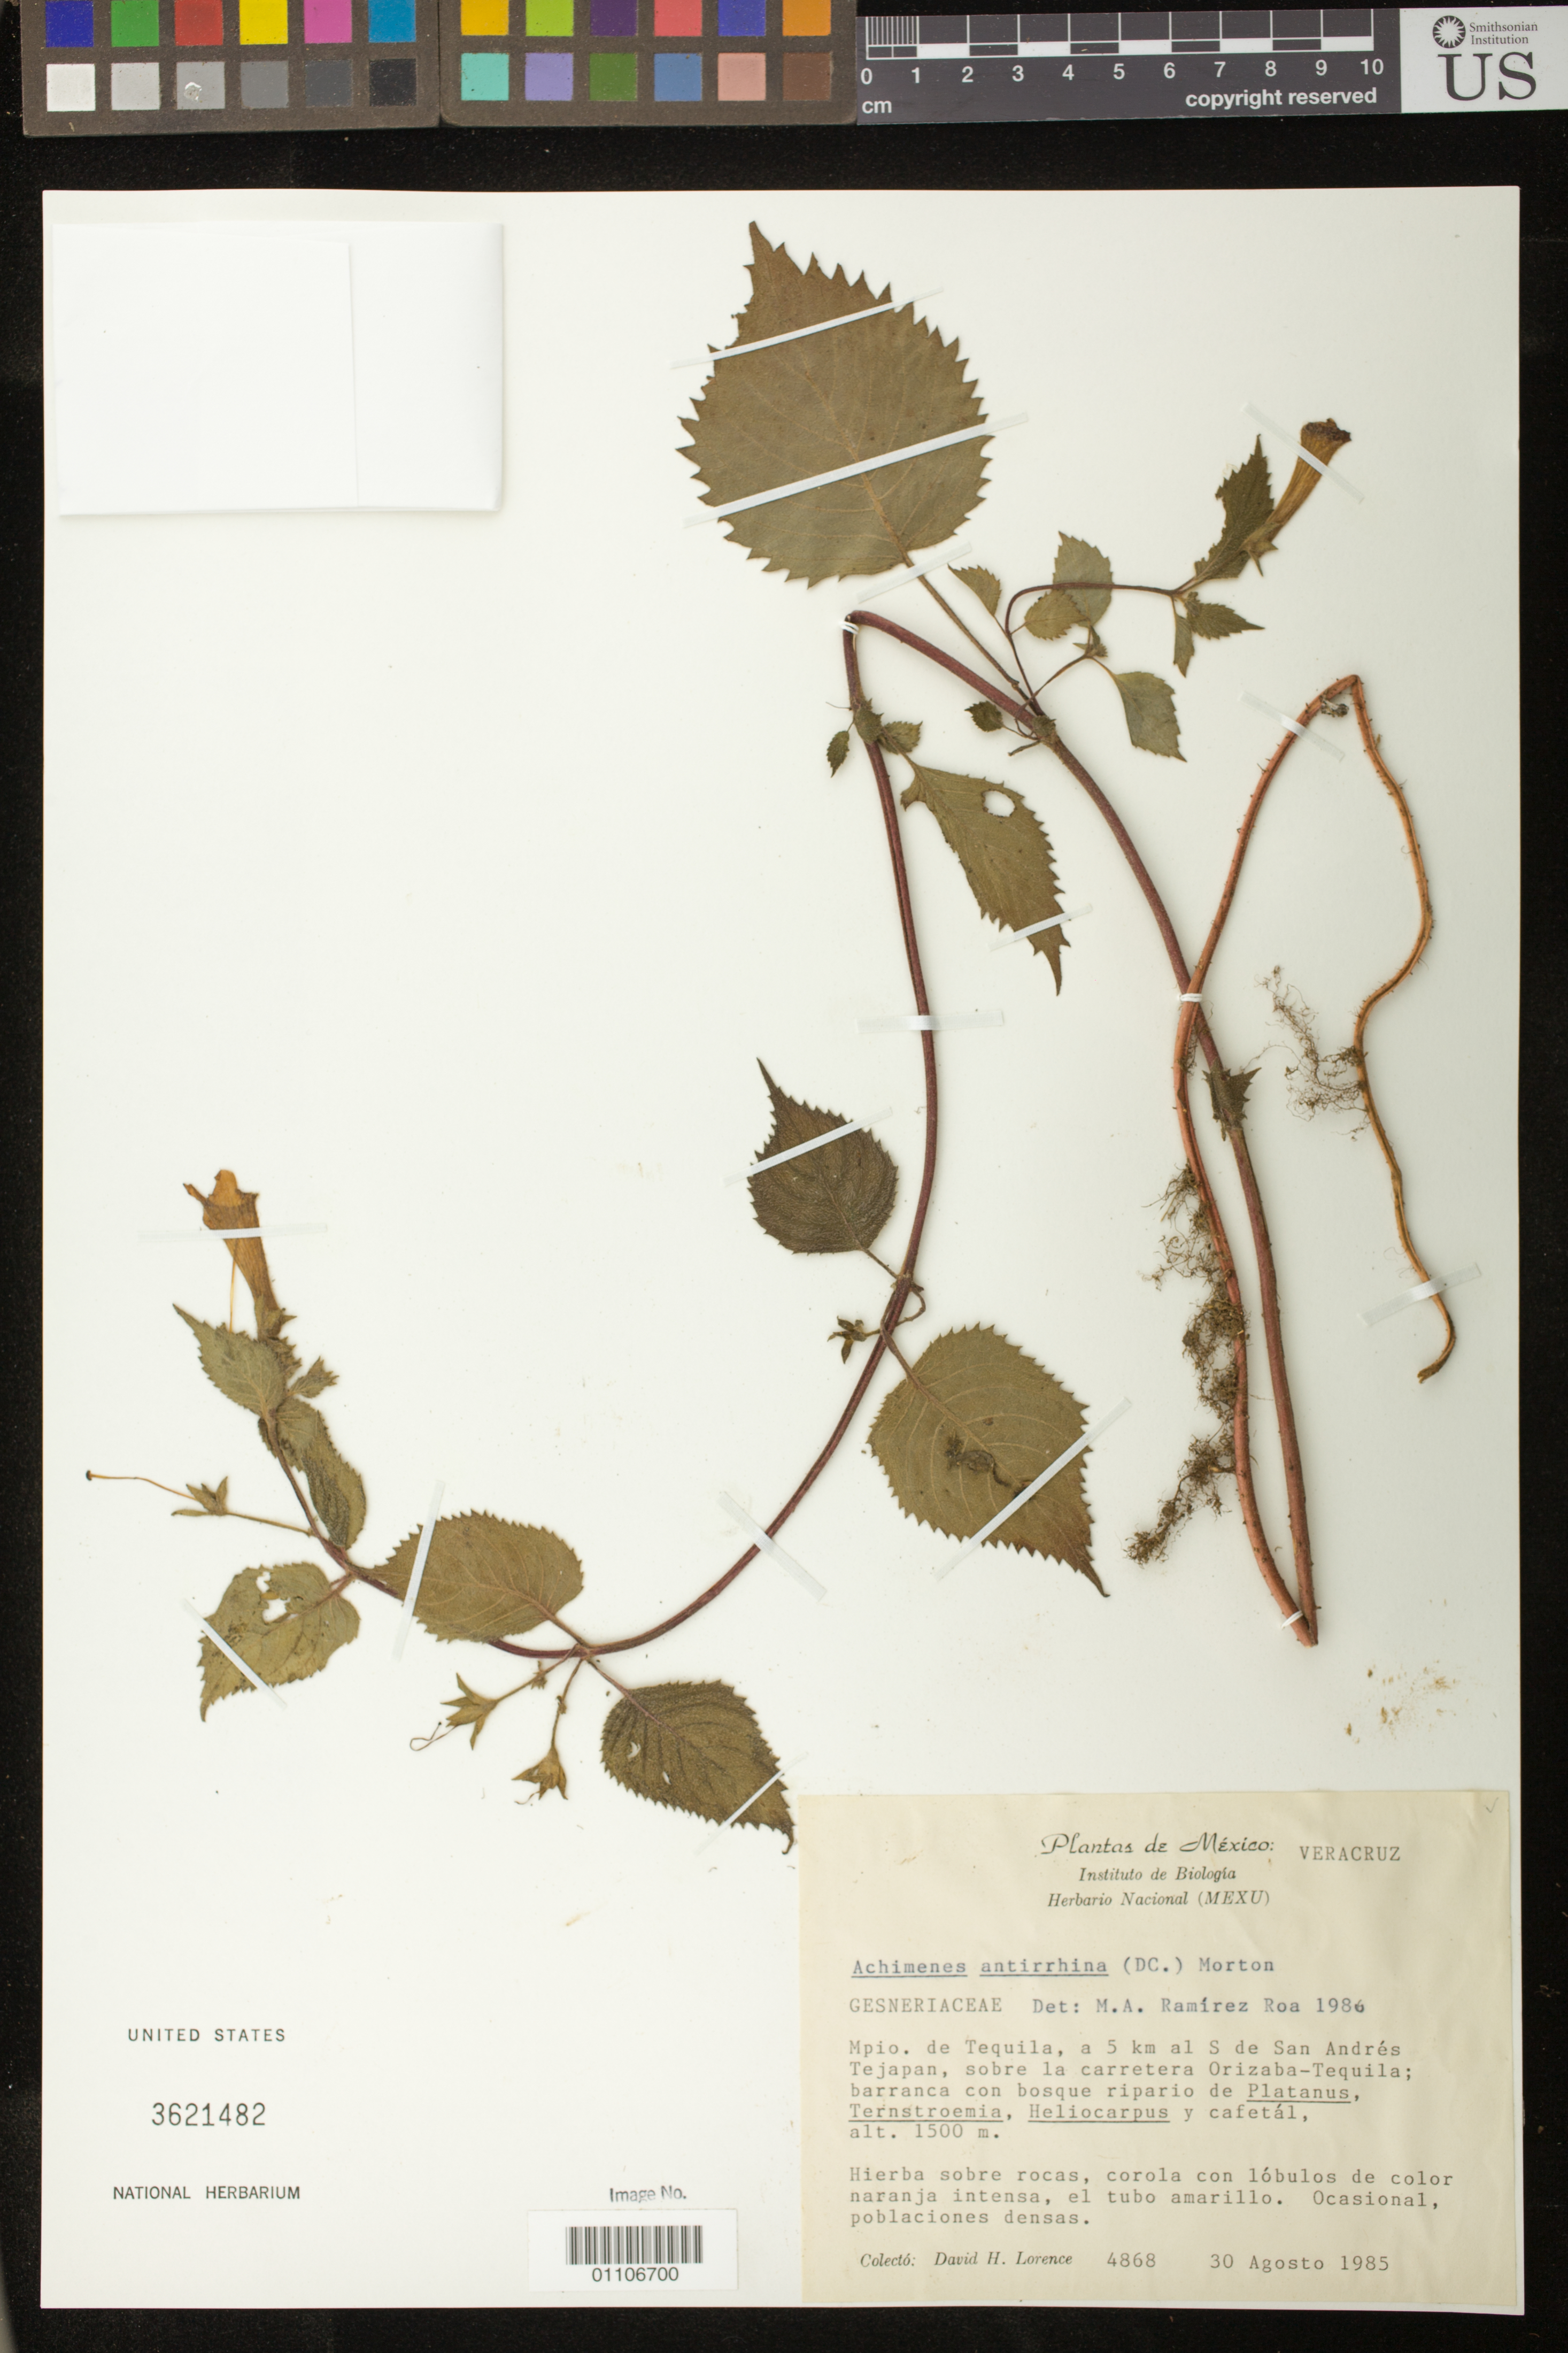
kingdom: Plantae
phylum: Tracheophyta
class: Magnoliopsida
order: Lamiales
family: Gesneriaceae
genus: Achimenes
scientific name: Achimenes antirrhina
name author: (DC.) C.V. Morton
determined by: Ramirez Roa, M. A.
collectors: D. Lorence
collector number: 4868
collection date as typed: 30 Aug 1985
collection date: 1985-08-30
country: Mexico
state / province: Veracruz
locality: Mpio. De Tequila, a 5 km al S de San Andres Tejapan, sobre la carretera Orizaba-Tequila; barranca con bosque ripario de Platanus, Ternstroemia, Heliocarpus y cafetal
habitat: Hierba sobre rocas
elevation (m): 1500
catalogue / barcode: US 3621482